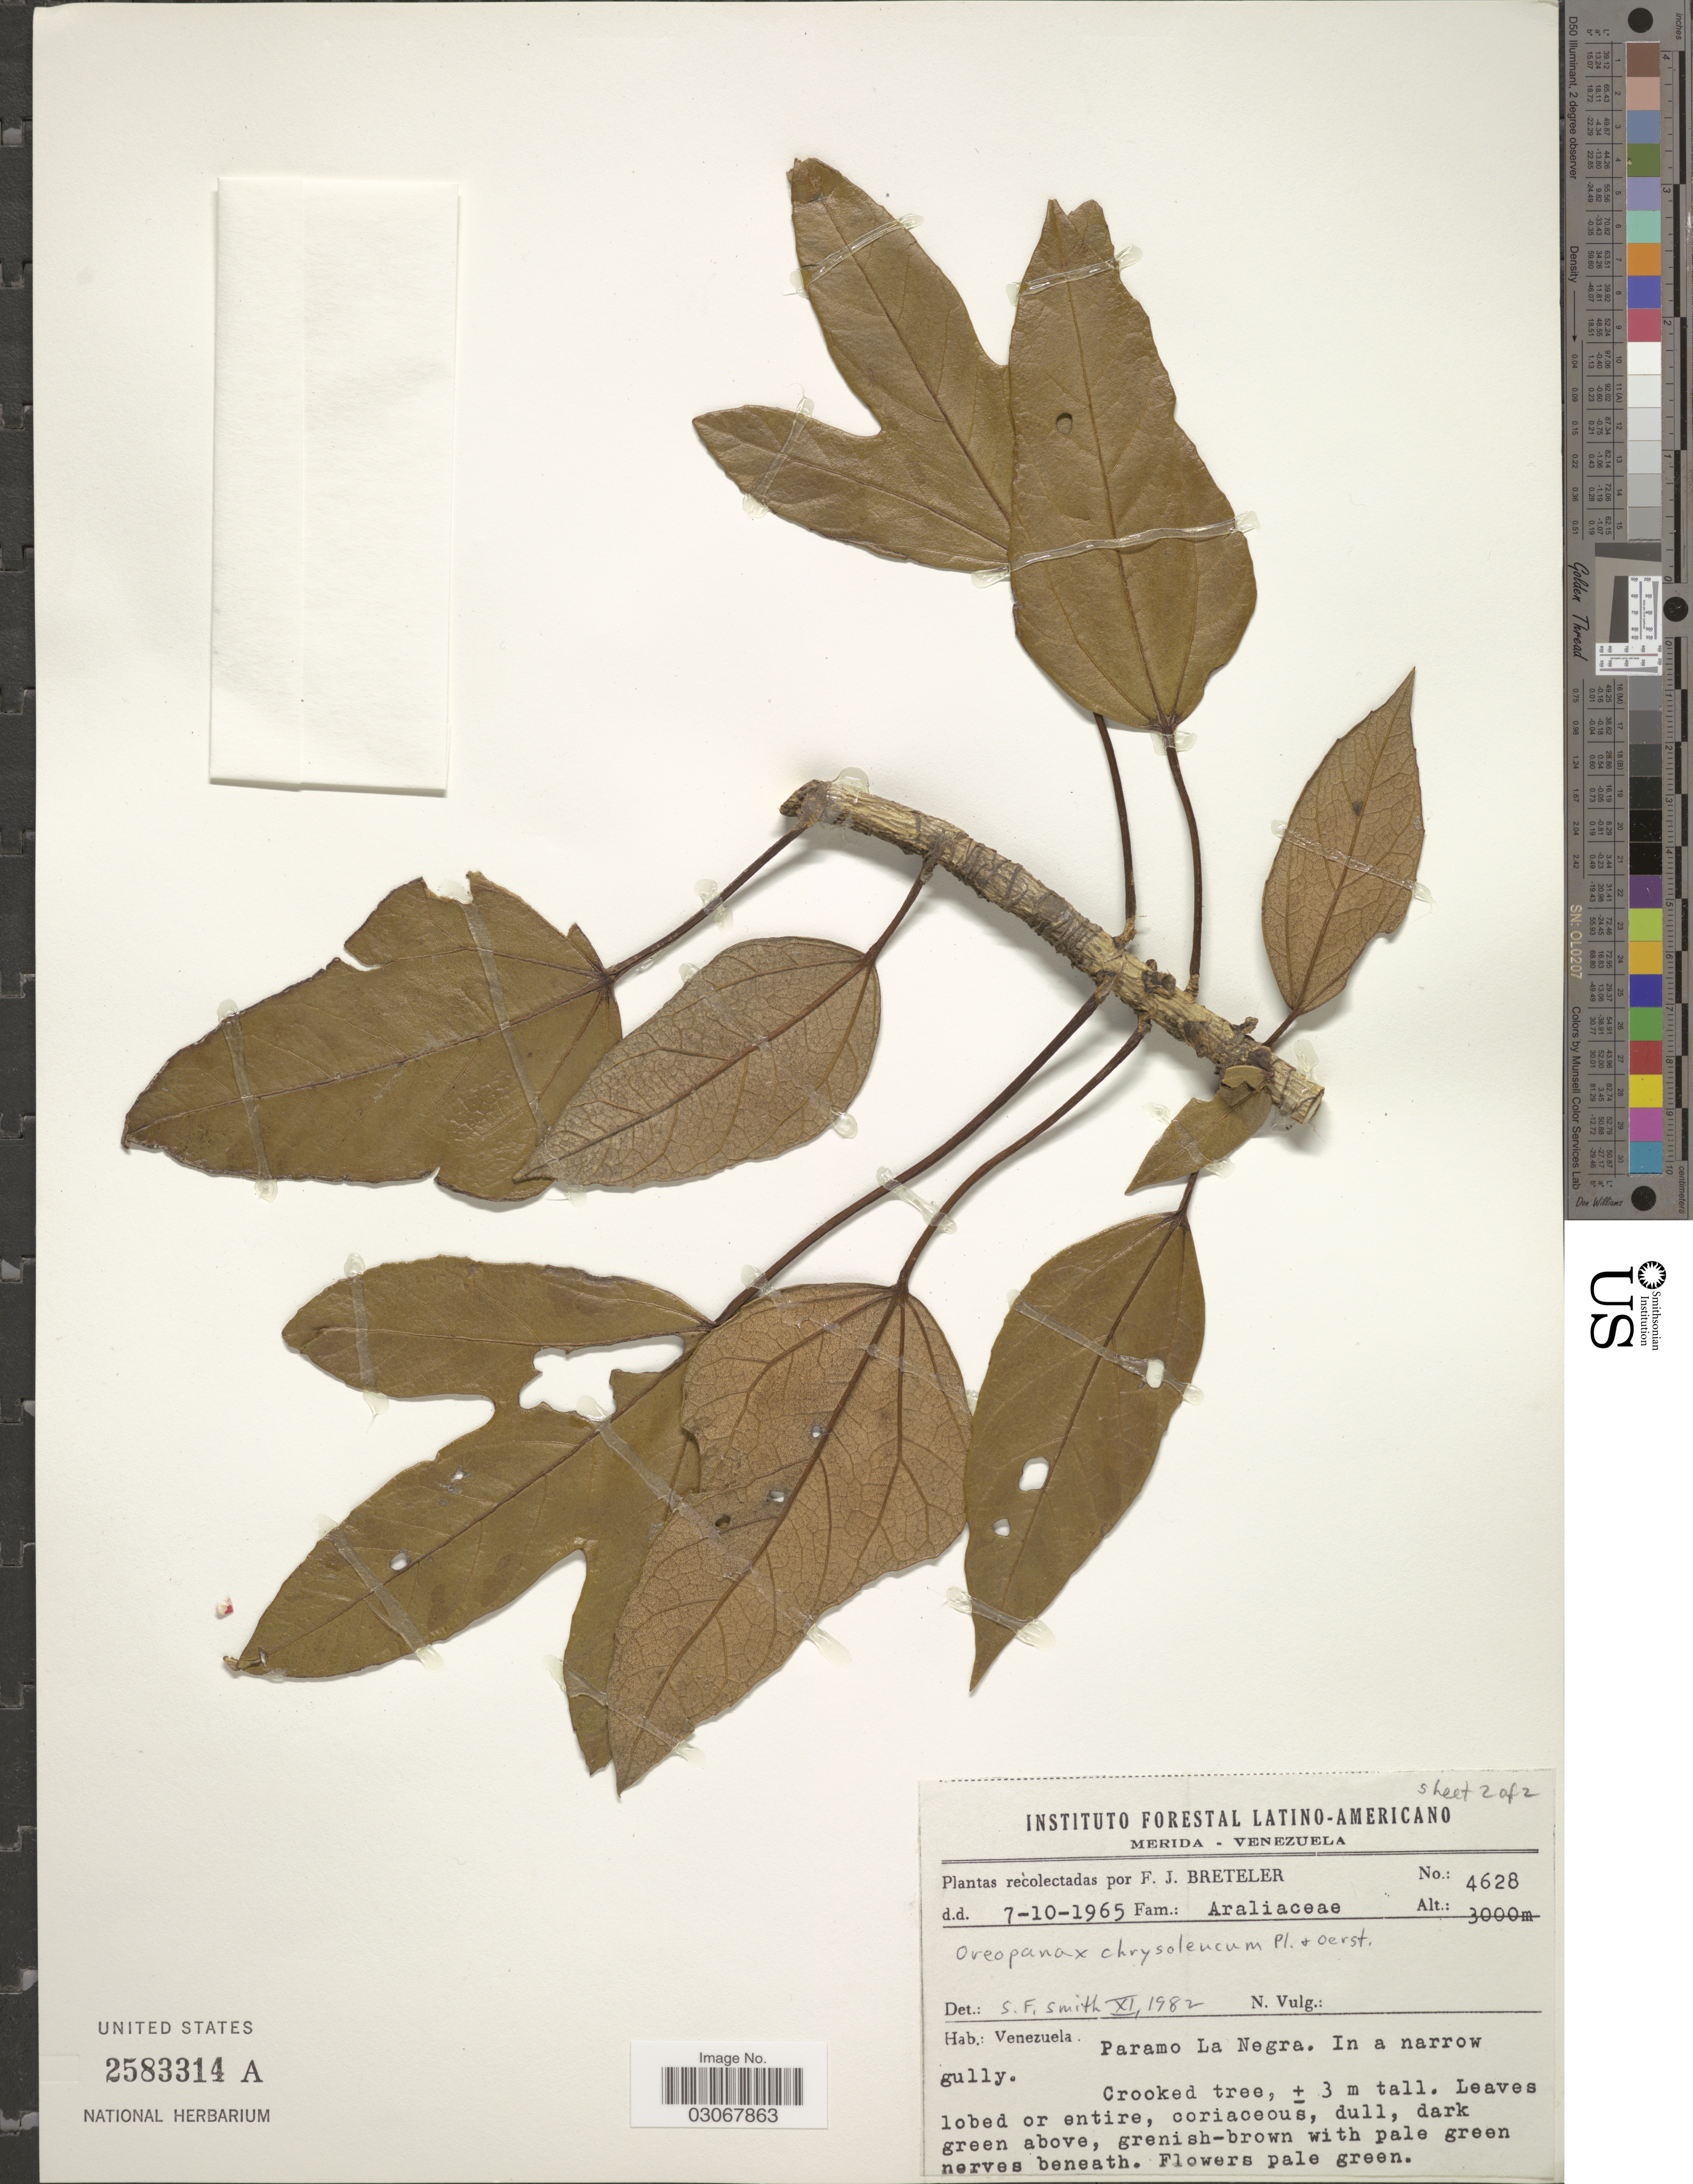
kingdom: Plantae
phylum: Tracheophyta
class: Magnoliopsida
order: Apiales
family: Araliaceae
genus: Oreopanax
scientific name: Oreopanax chrysoleucus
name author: Planch. & Linden ex Seem.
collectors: F. J. Breteler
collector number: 4628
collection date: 1965-10-07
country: Venezuela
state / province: Mérida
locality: Paramo La Negra. In a narrow gully.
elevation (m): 3000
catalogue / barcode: US 2583314A